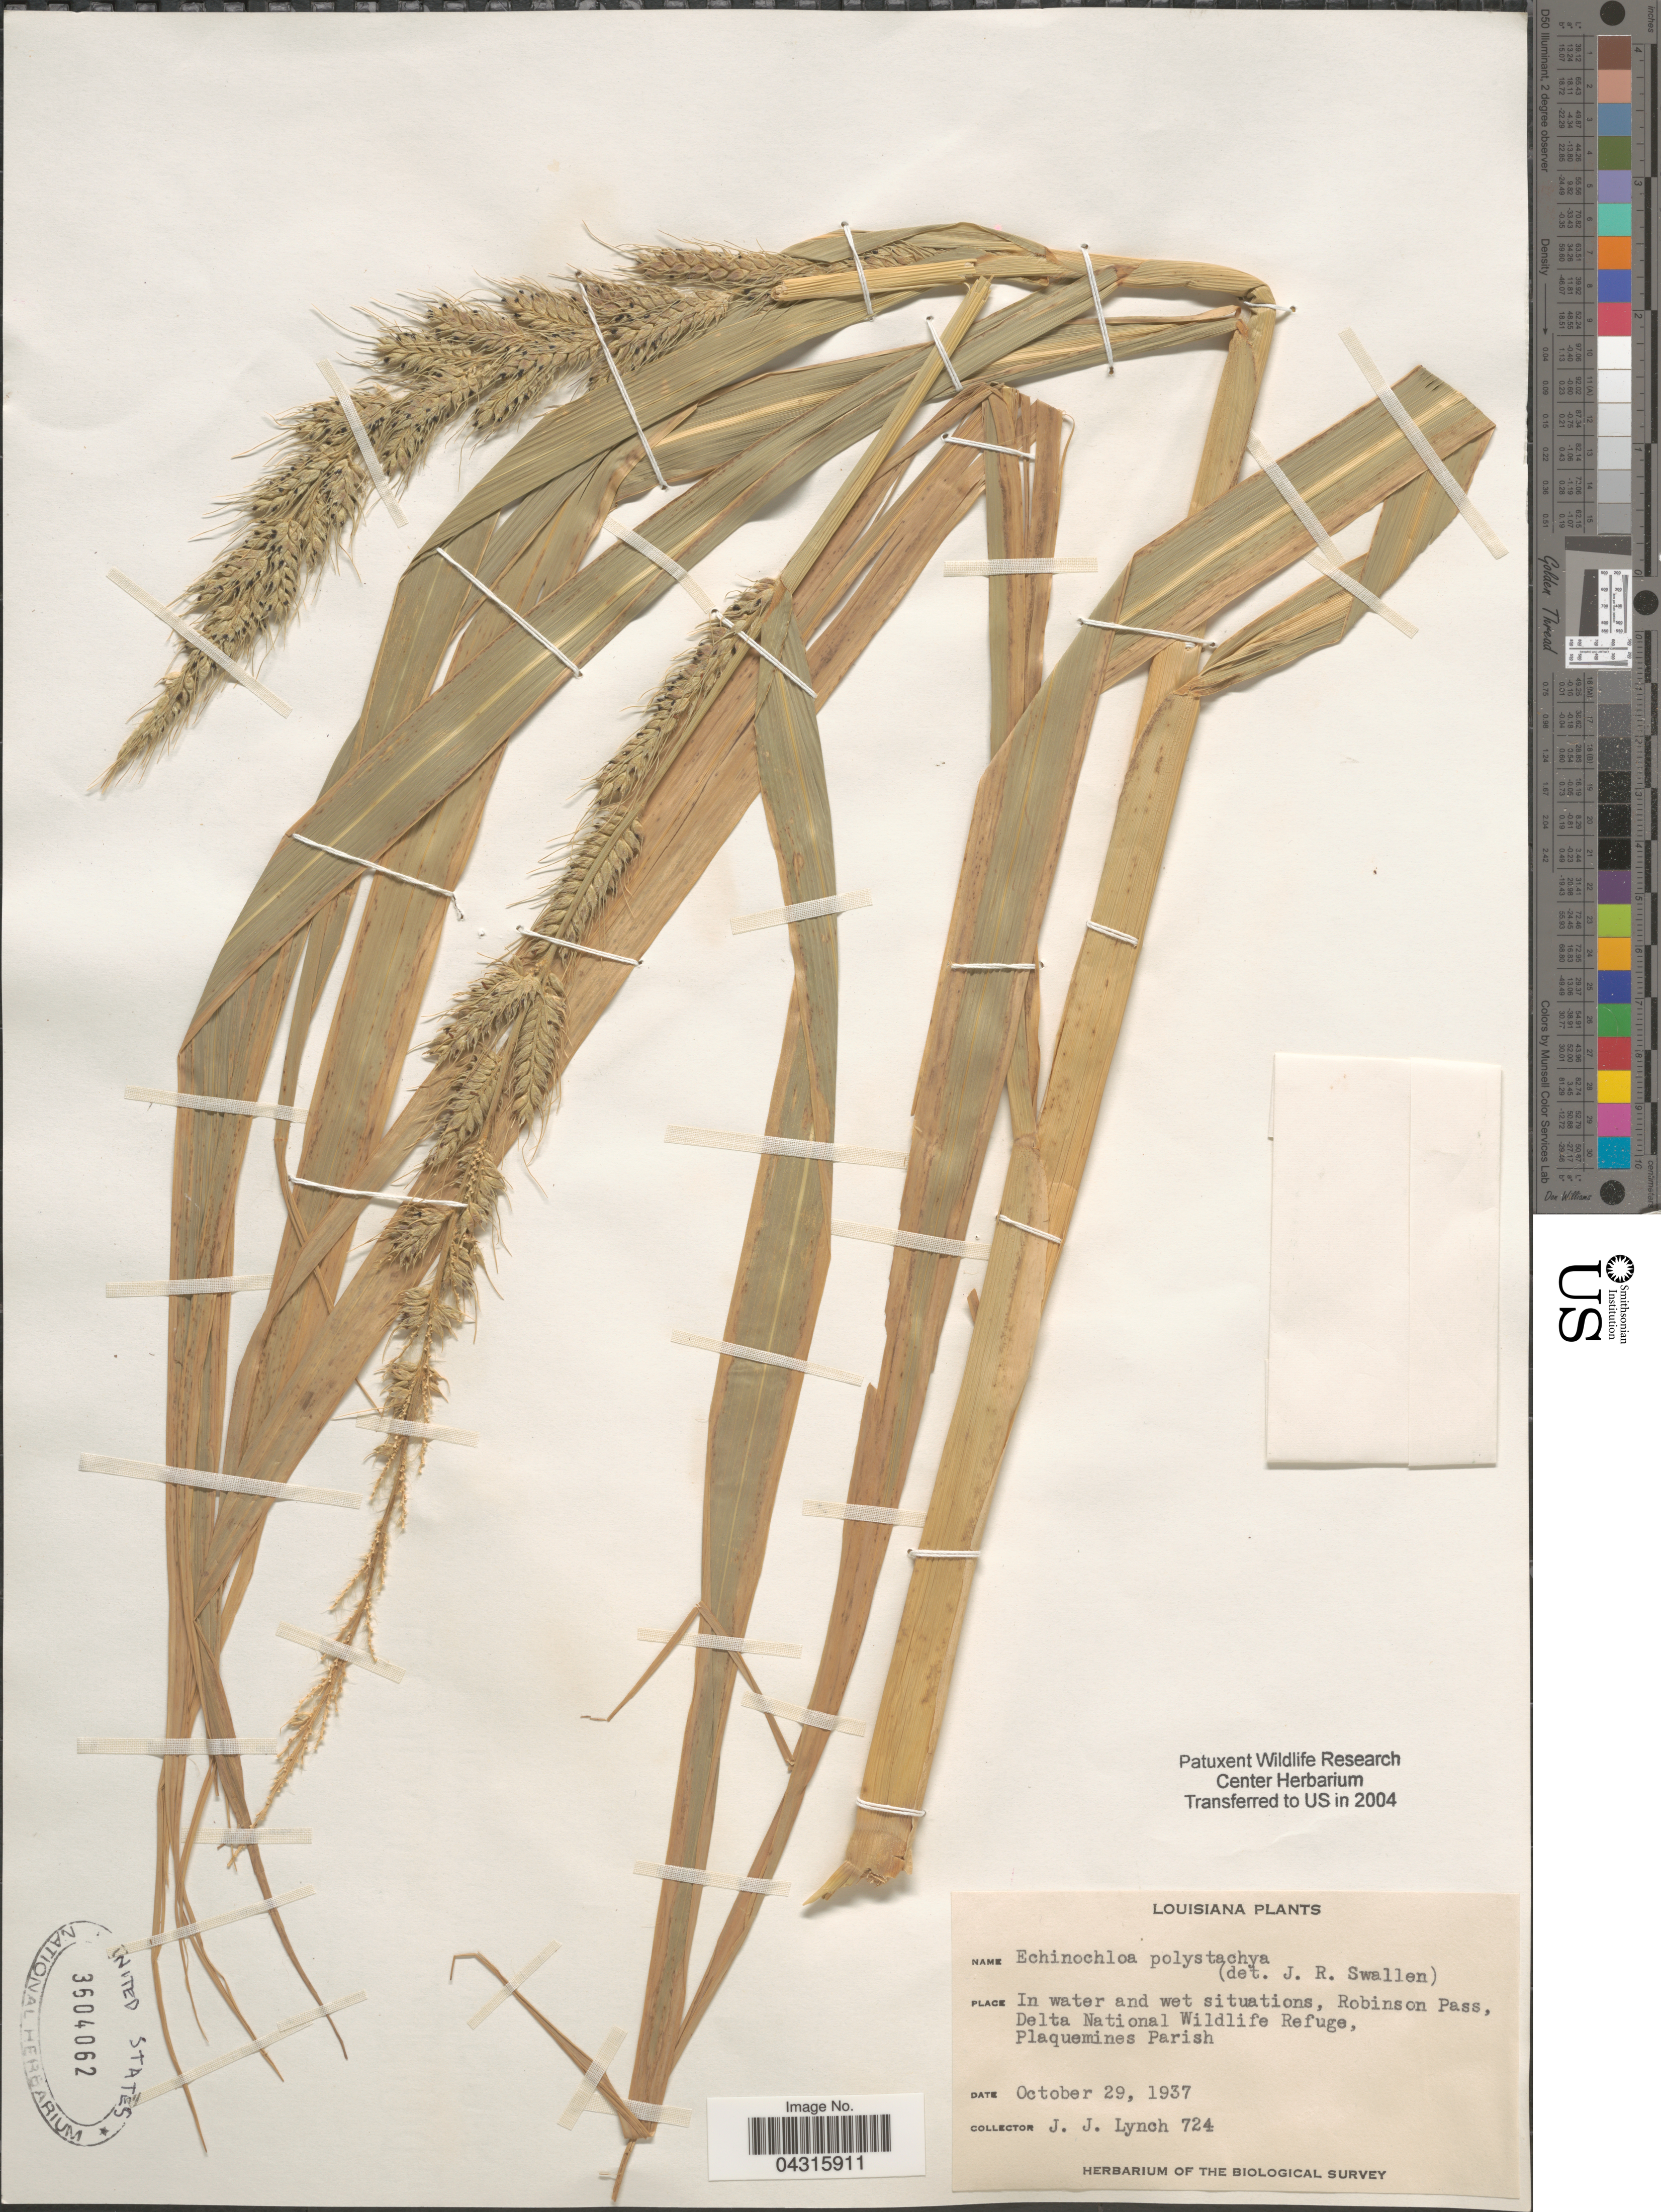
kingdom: Plantae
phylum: Tracheophyta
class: Liliopsida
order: Poales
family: Poaceae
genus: Echinochloa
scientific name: Echinochloa polystachya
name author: (Kunth) Hitchc.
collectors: J. Lynch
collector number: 724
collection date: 1937-10-29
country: United States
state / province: Louisiana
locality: In water and wet situations, Robinson Pass, Delta National Wildlife Refuge, Plaquemines Parish. The Biological Survey.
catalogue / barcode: US 3604062